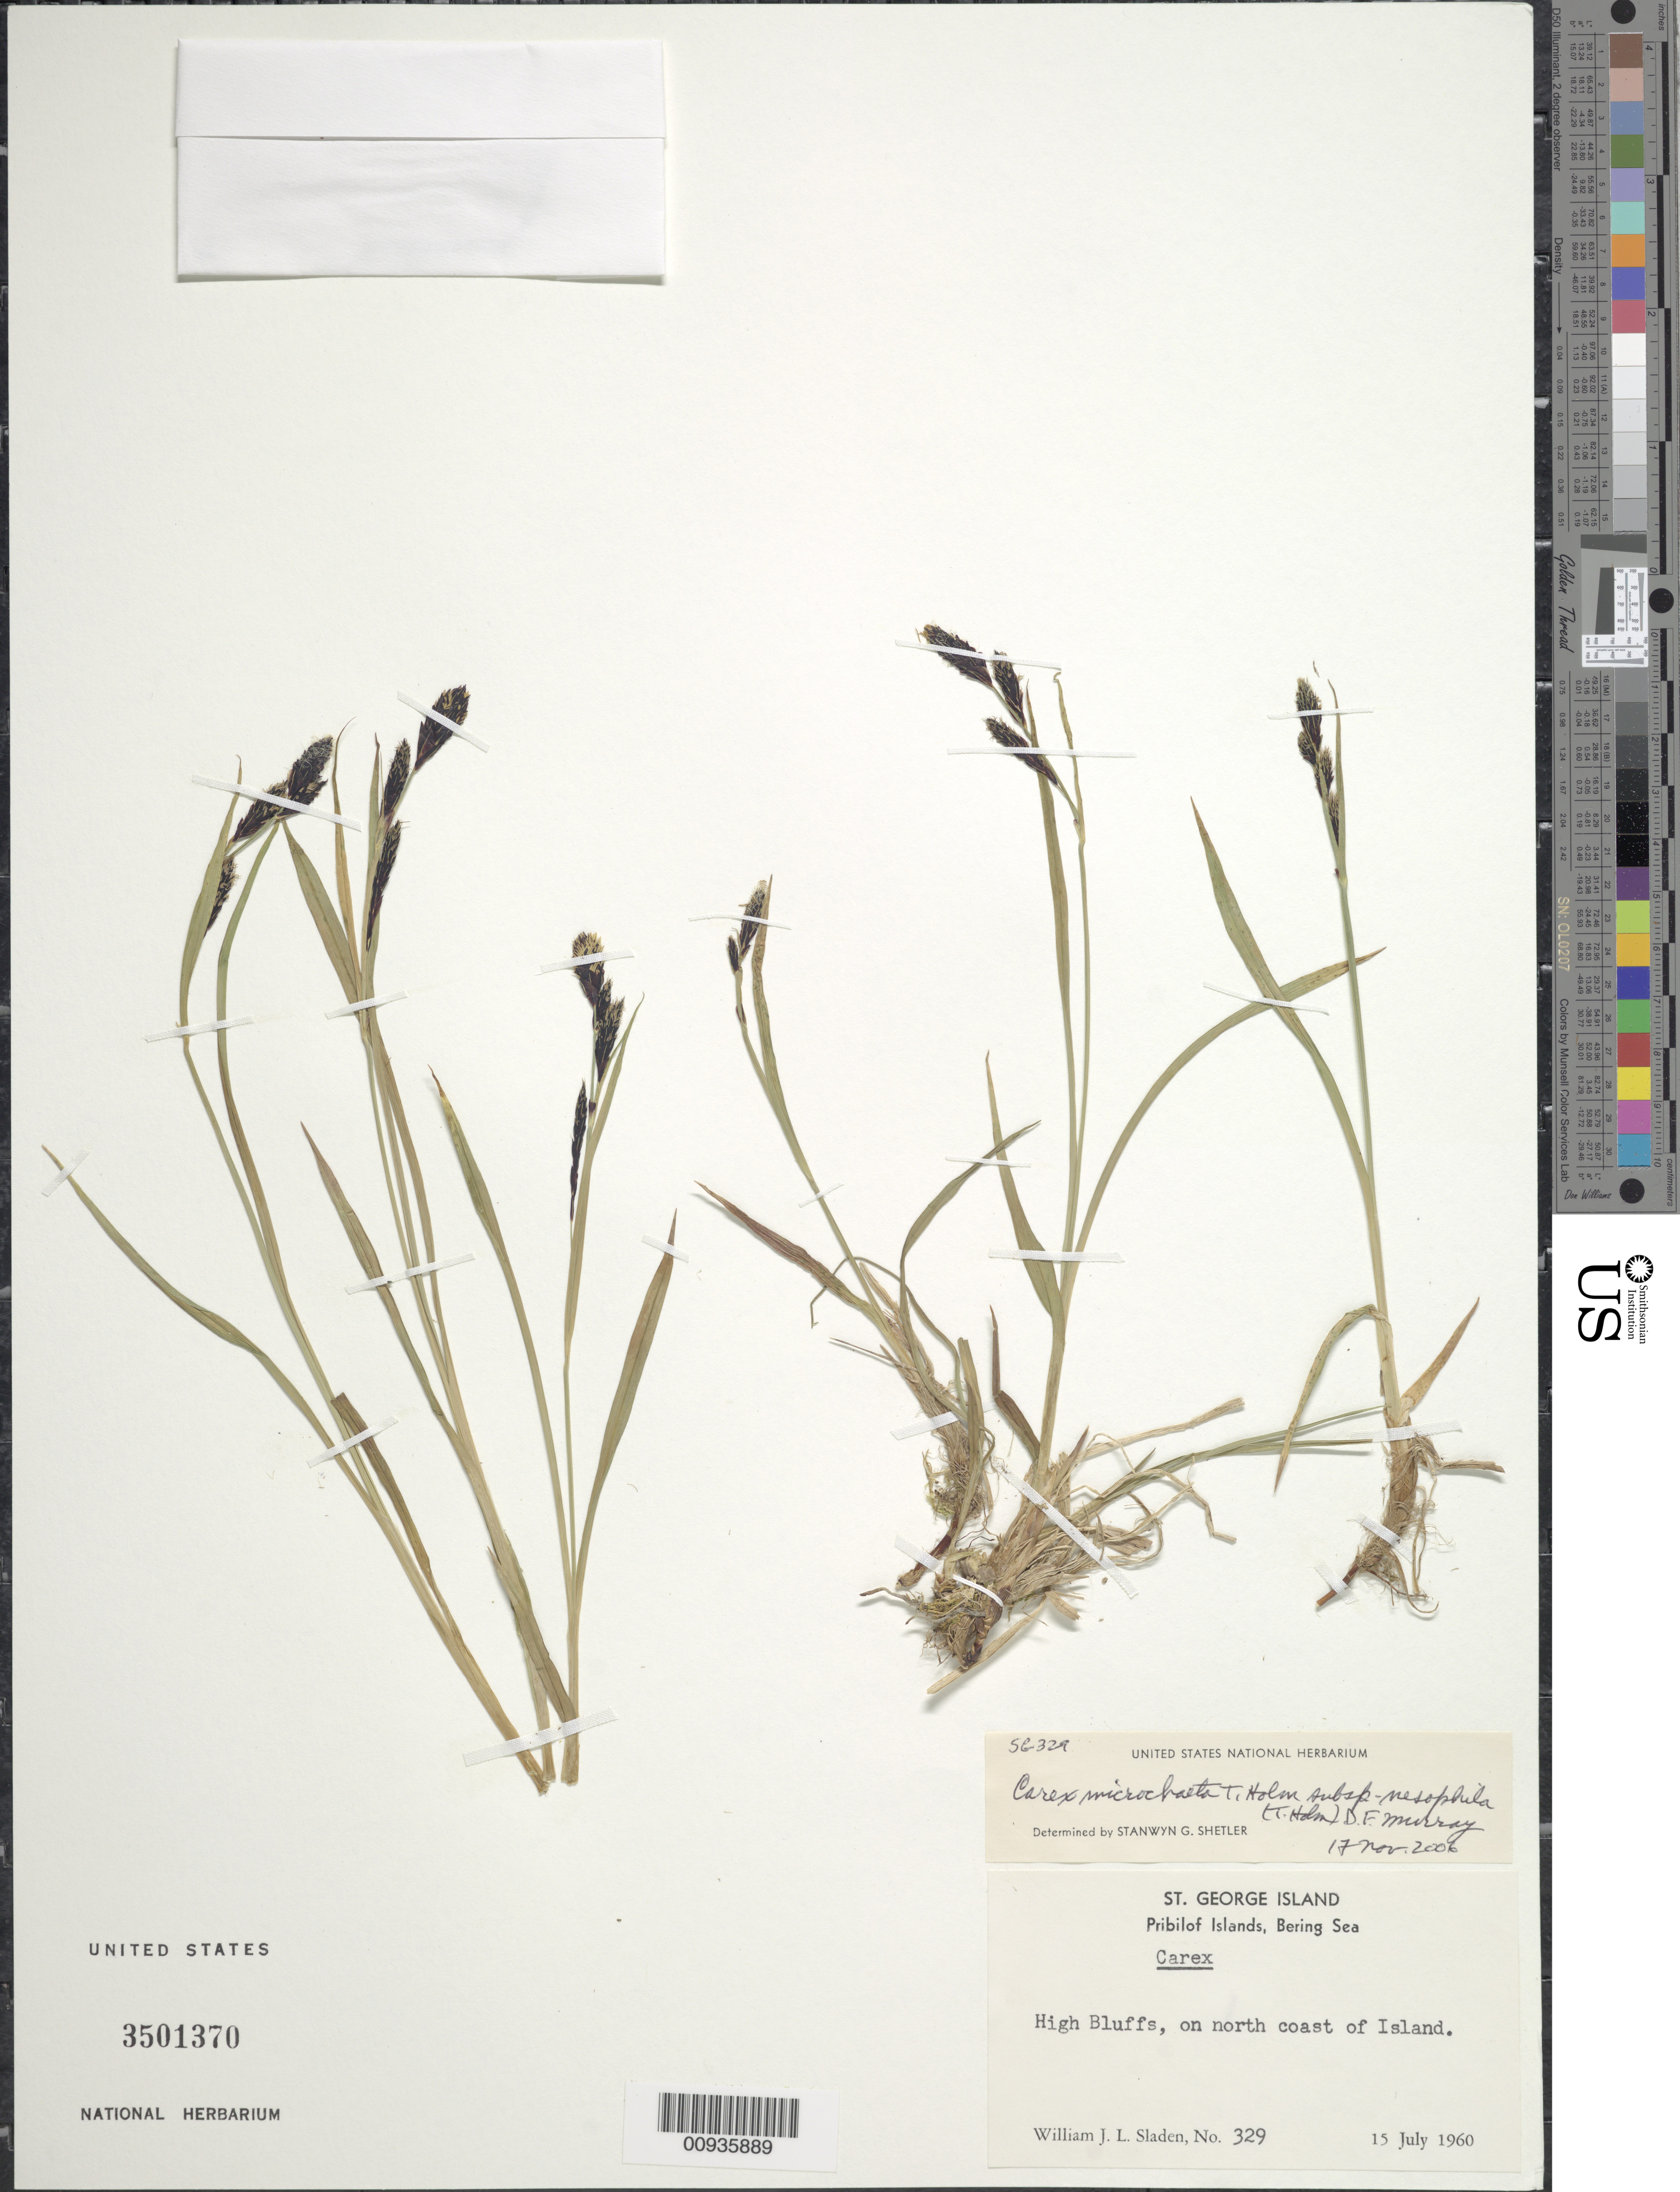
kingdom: Plantae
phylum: Tracheophyta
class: Liliopsida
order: Poales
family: Cyperaceae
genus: Carex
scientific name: Carex microchaeta subsp. nesophila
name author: (Holm) D.F. Murray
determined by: Shetler, Stanwyn G., (US), NMNH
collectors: W. Sladen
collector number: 329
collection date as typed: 15 Jul 1960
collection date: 1960-07-15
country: United States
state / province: Alaska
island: St. George Island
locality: St. George Island. High Bluffs, on north coast of Island., Bering Sea, Pribilof Islands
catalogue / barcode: US 3501370